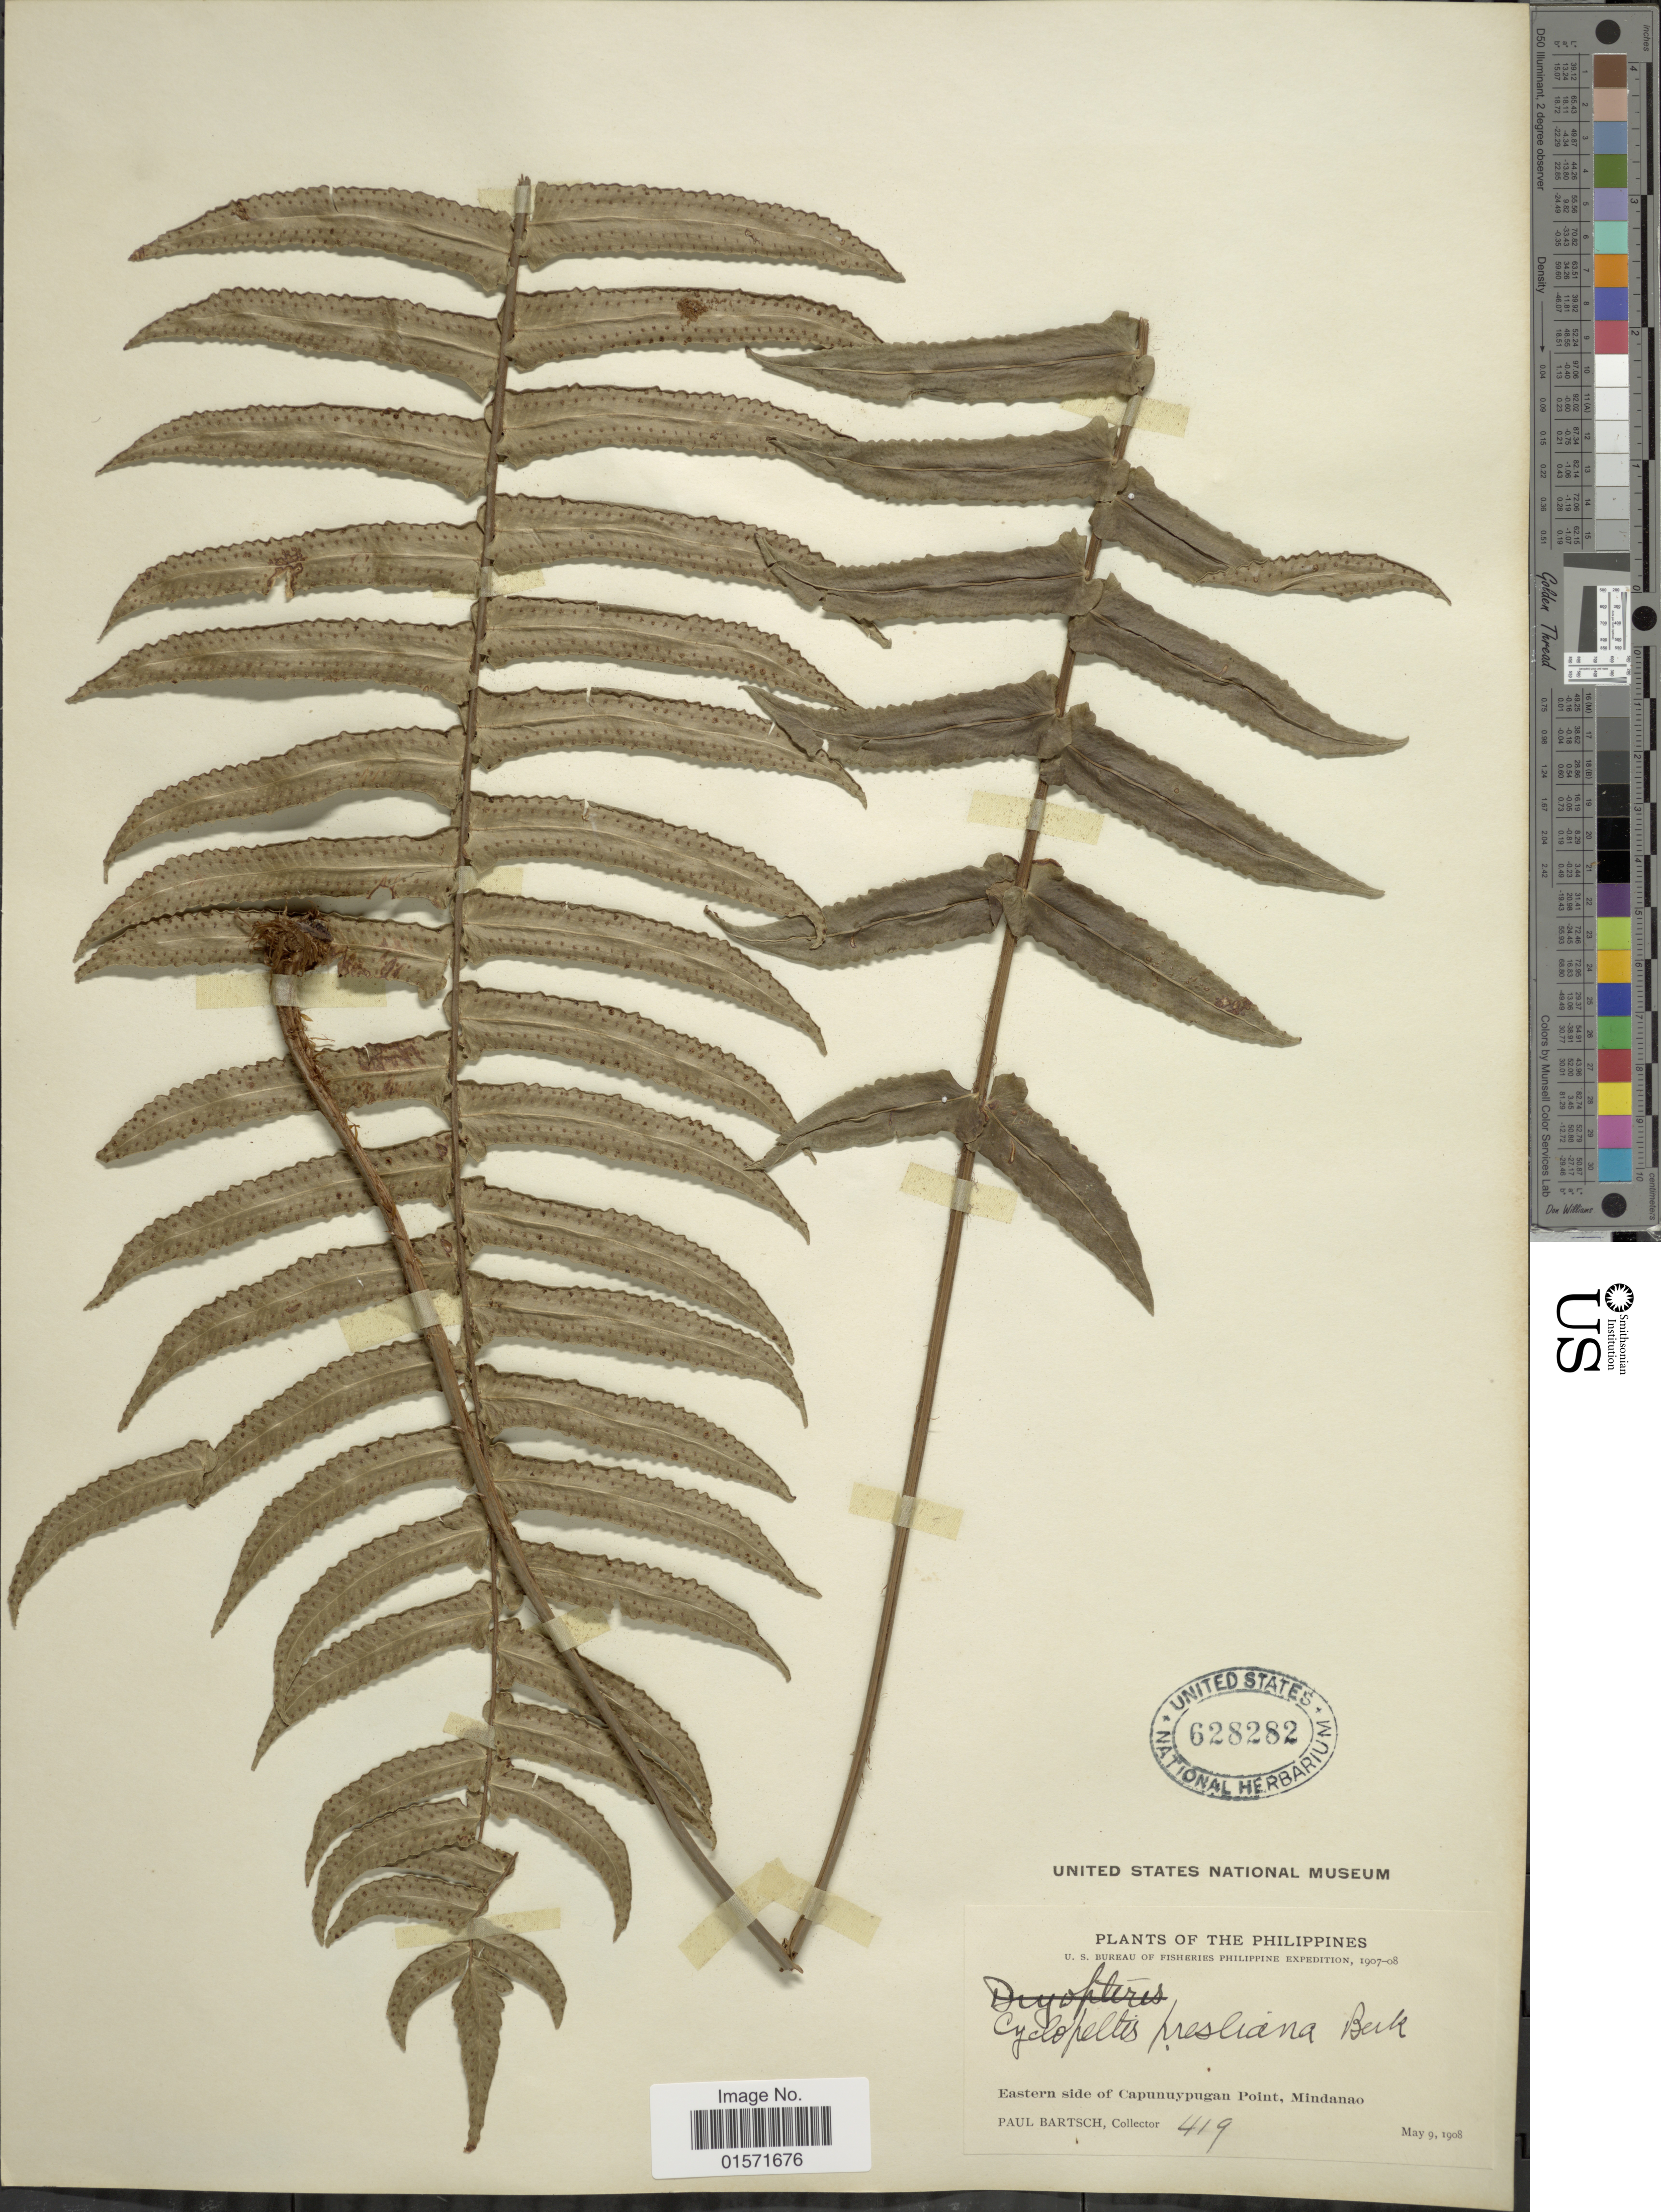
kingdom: Plantae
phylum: Tracheophyta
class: Polypodiopsida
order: Polypodiales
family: Lomariopsidaceae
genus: Cyclopeltis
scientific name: Cyclopeltis presliana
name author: (Mett.) Berkeley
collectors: P. Bartsch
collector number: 419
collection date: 1908-05-09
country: Philippines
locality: Eastern side of Capunuypugan Point, Mindanao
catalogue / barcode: US 628282